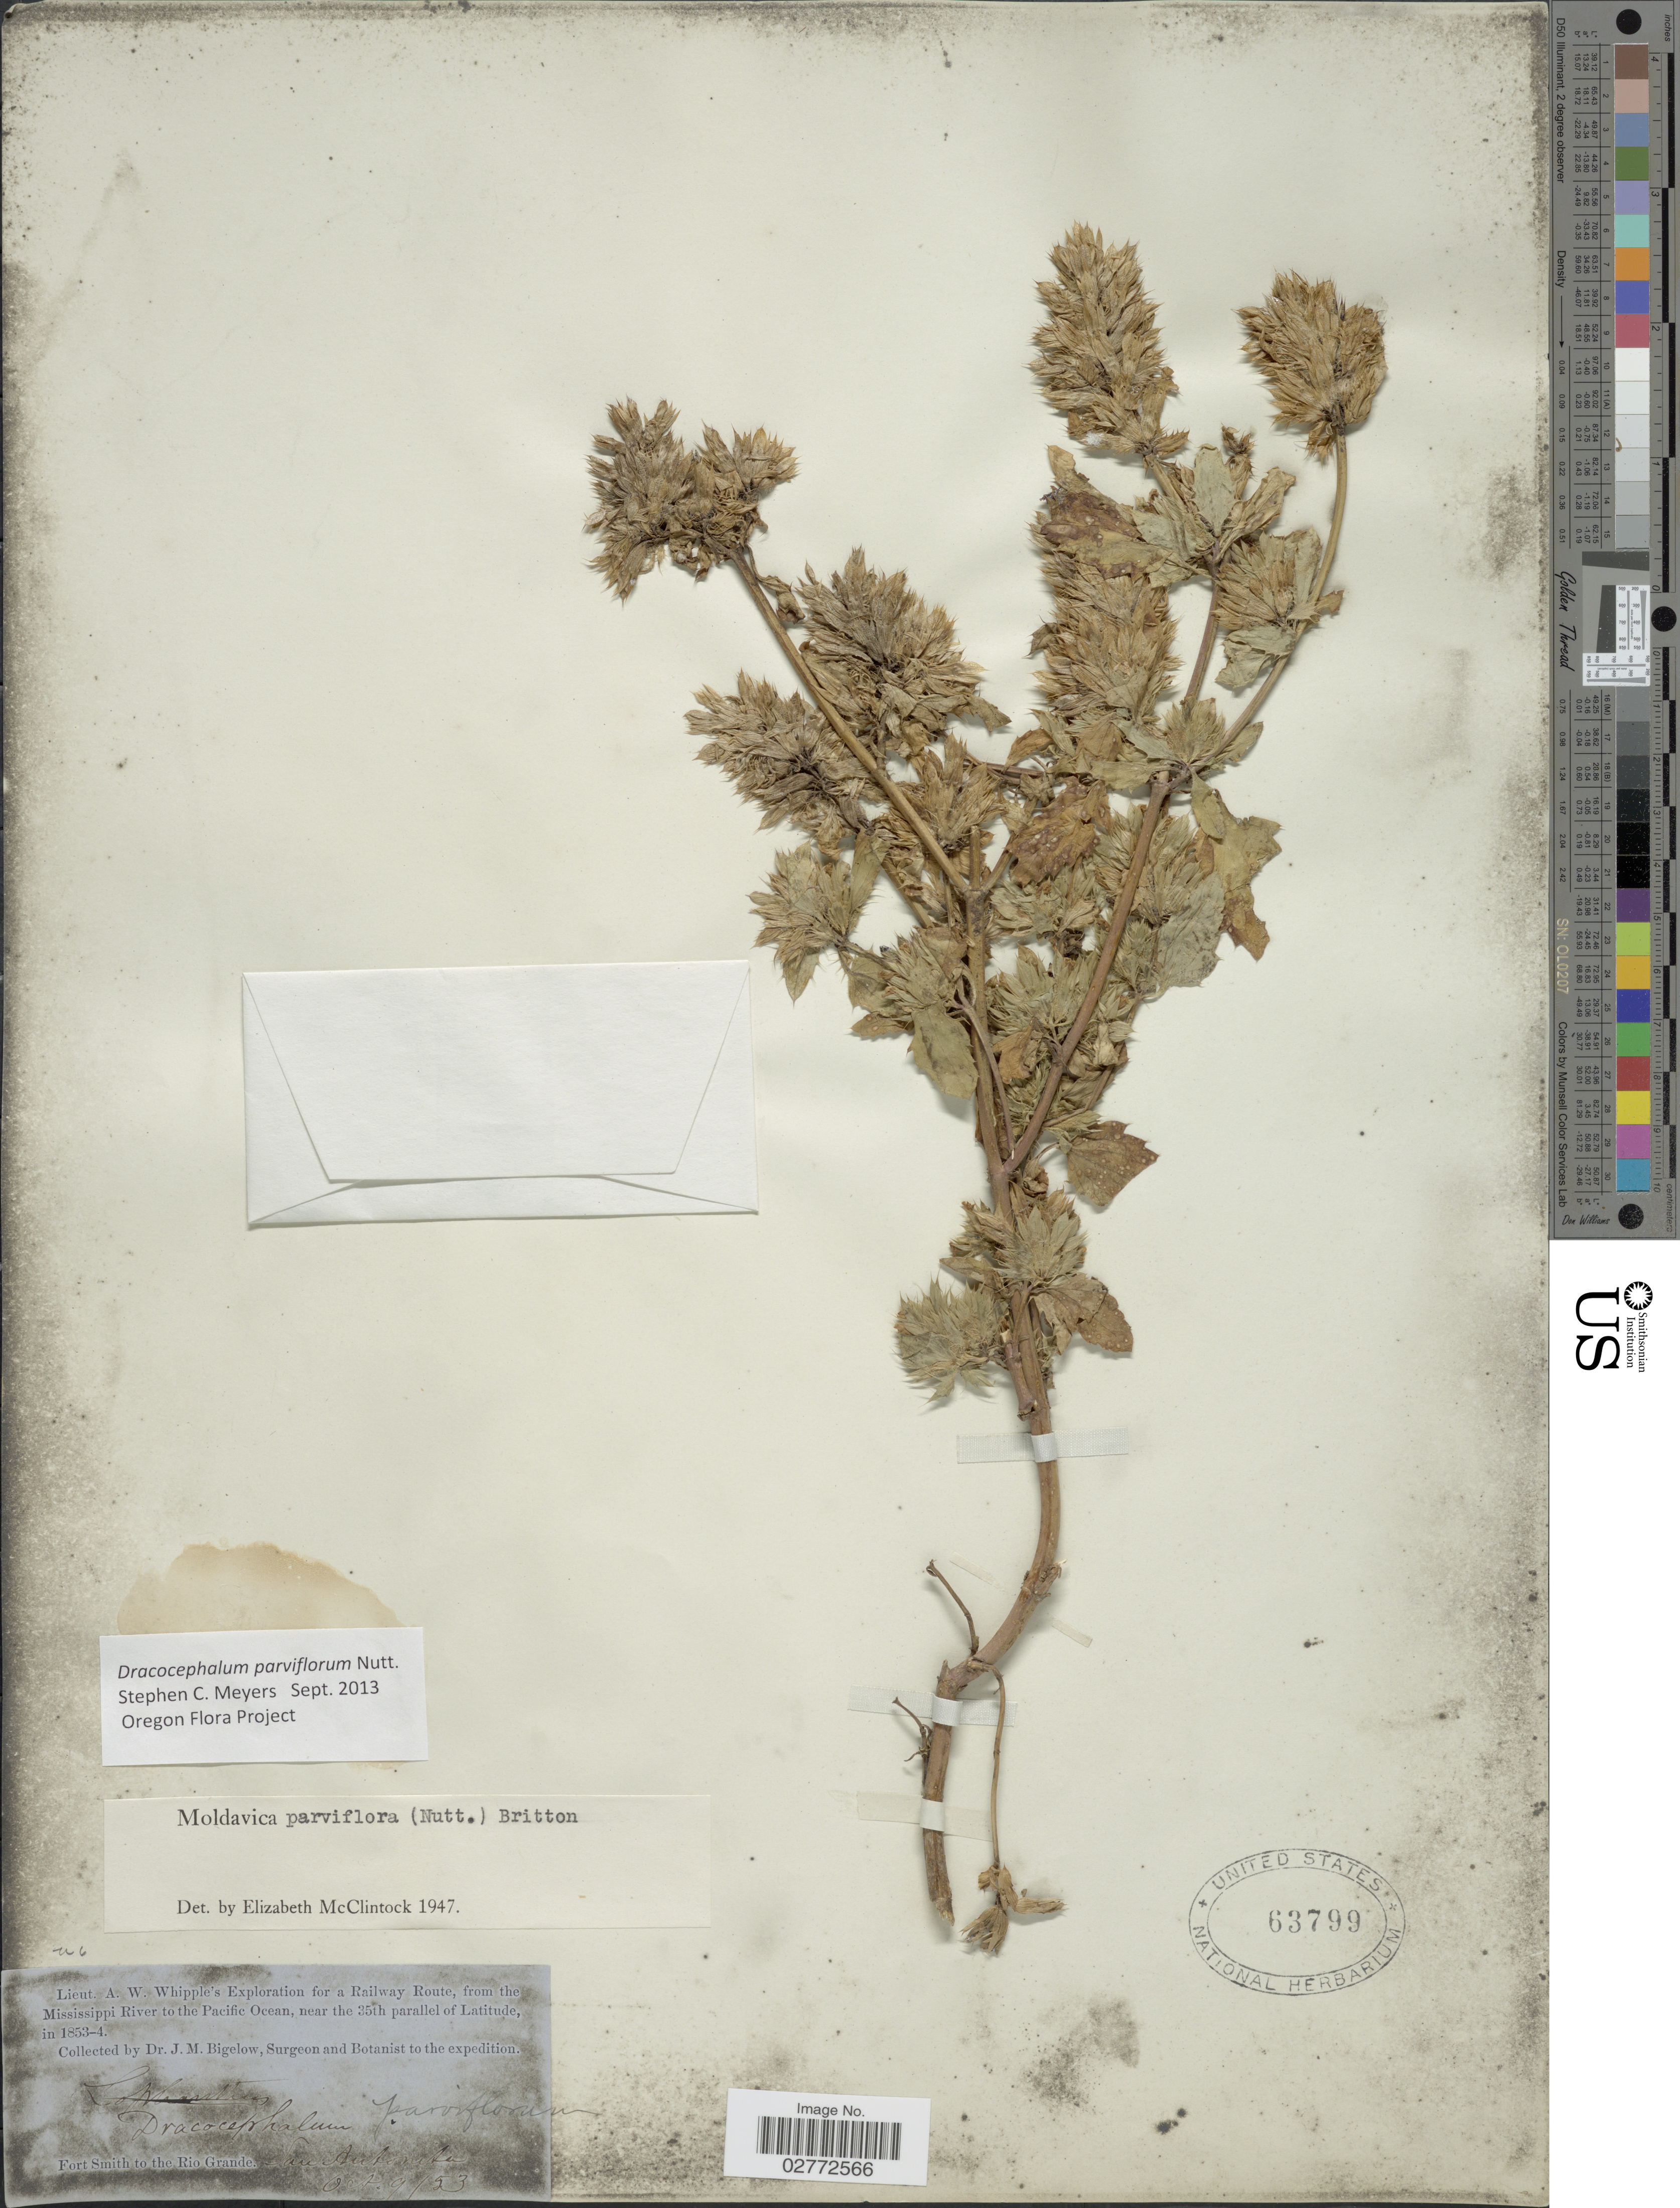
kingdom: Plantae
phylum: Tracheophyta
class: Magnoliopsida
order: Lamiales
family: Lamiaceae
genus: Dracocephalum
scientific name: Dracocephalum parviflorum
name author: Nutt.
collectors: J. M. Bigelow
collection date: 1853-10-09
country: United States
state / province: New Mexico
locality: Fort Smith to the Rio Grande. San Antonito.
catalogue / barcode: US 63799